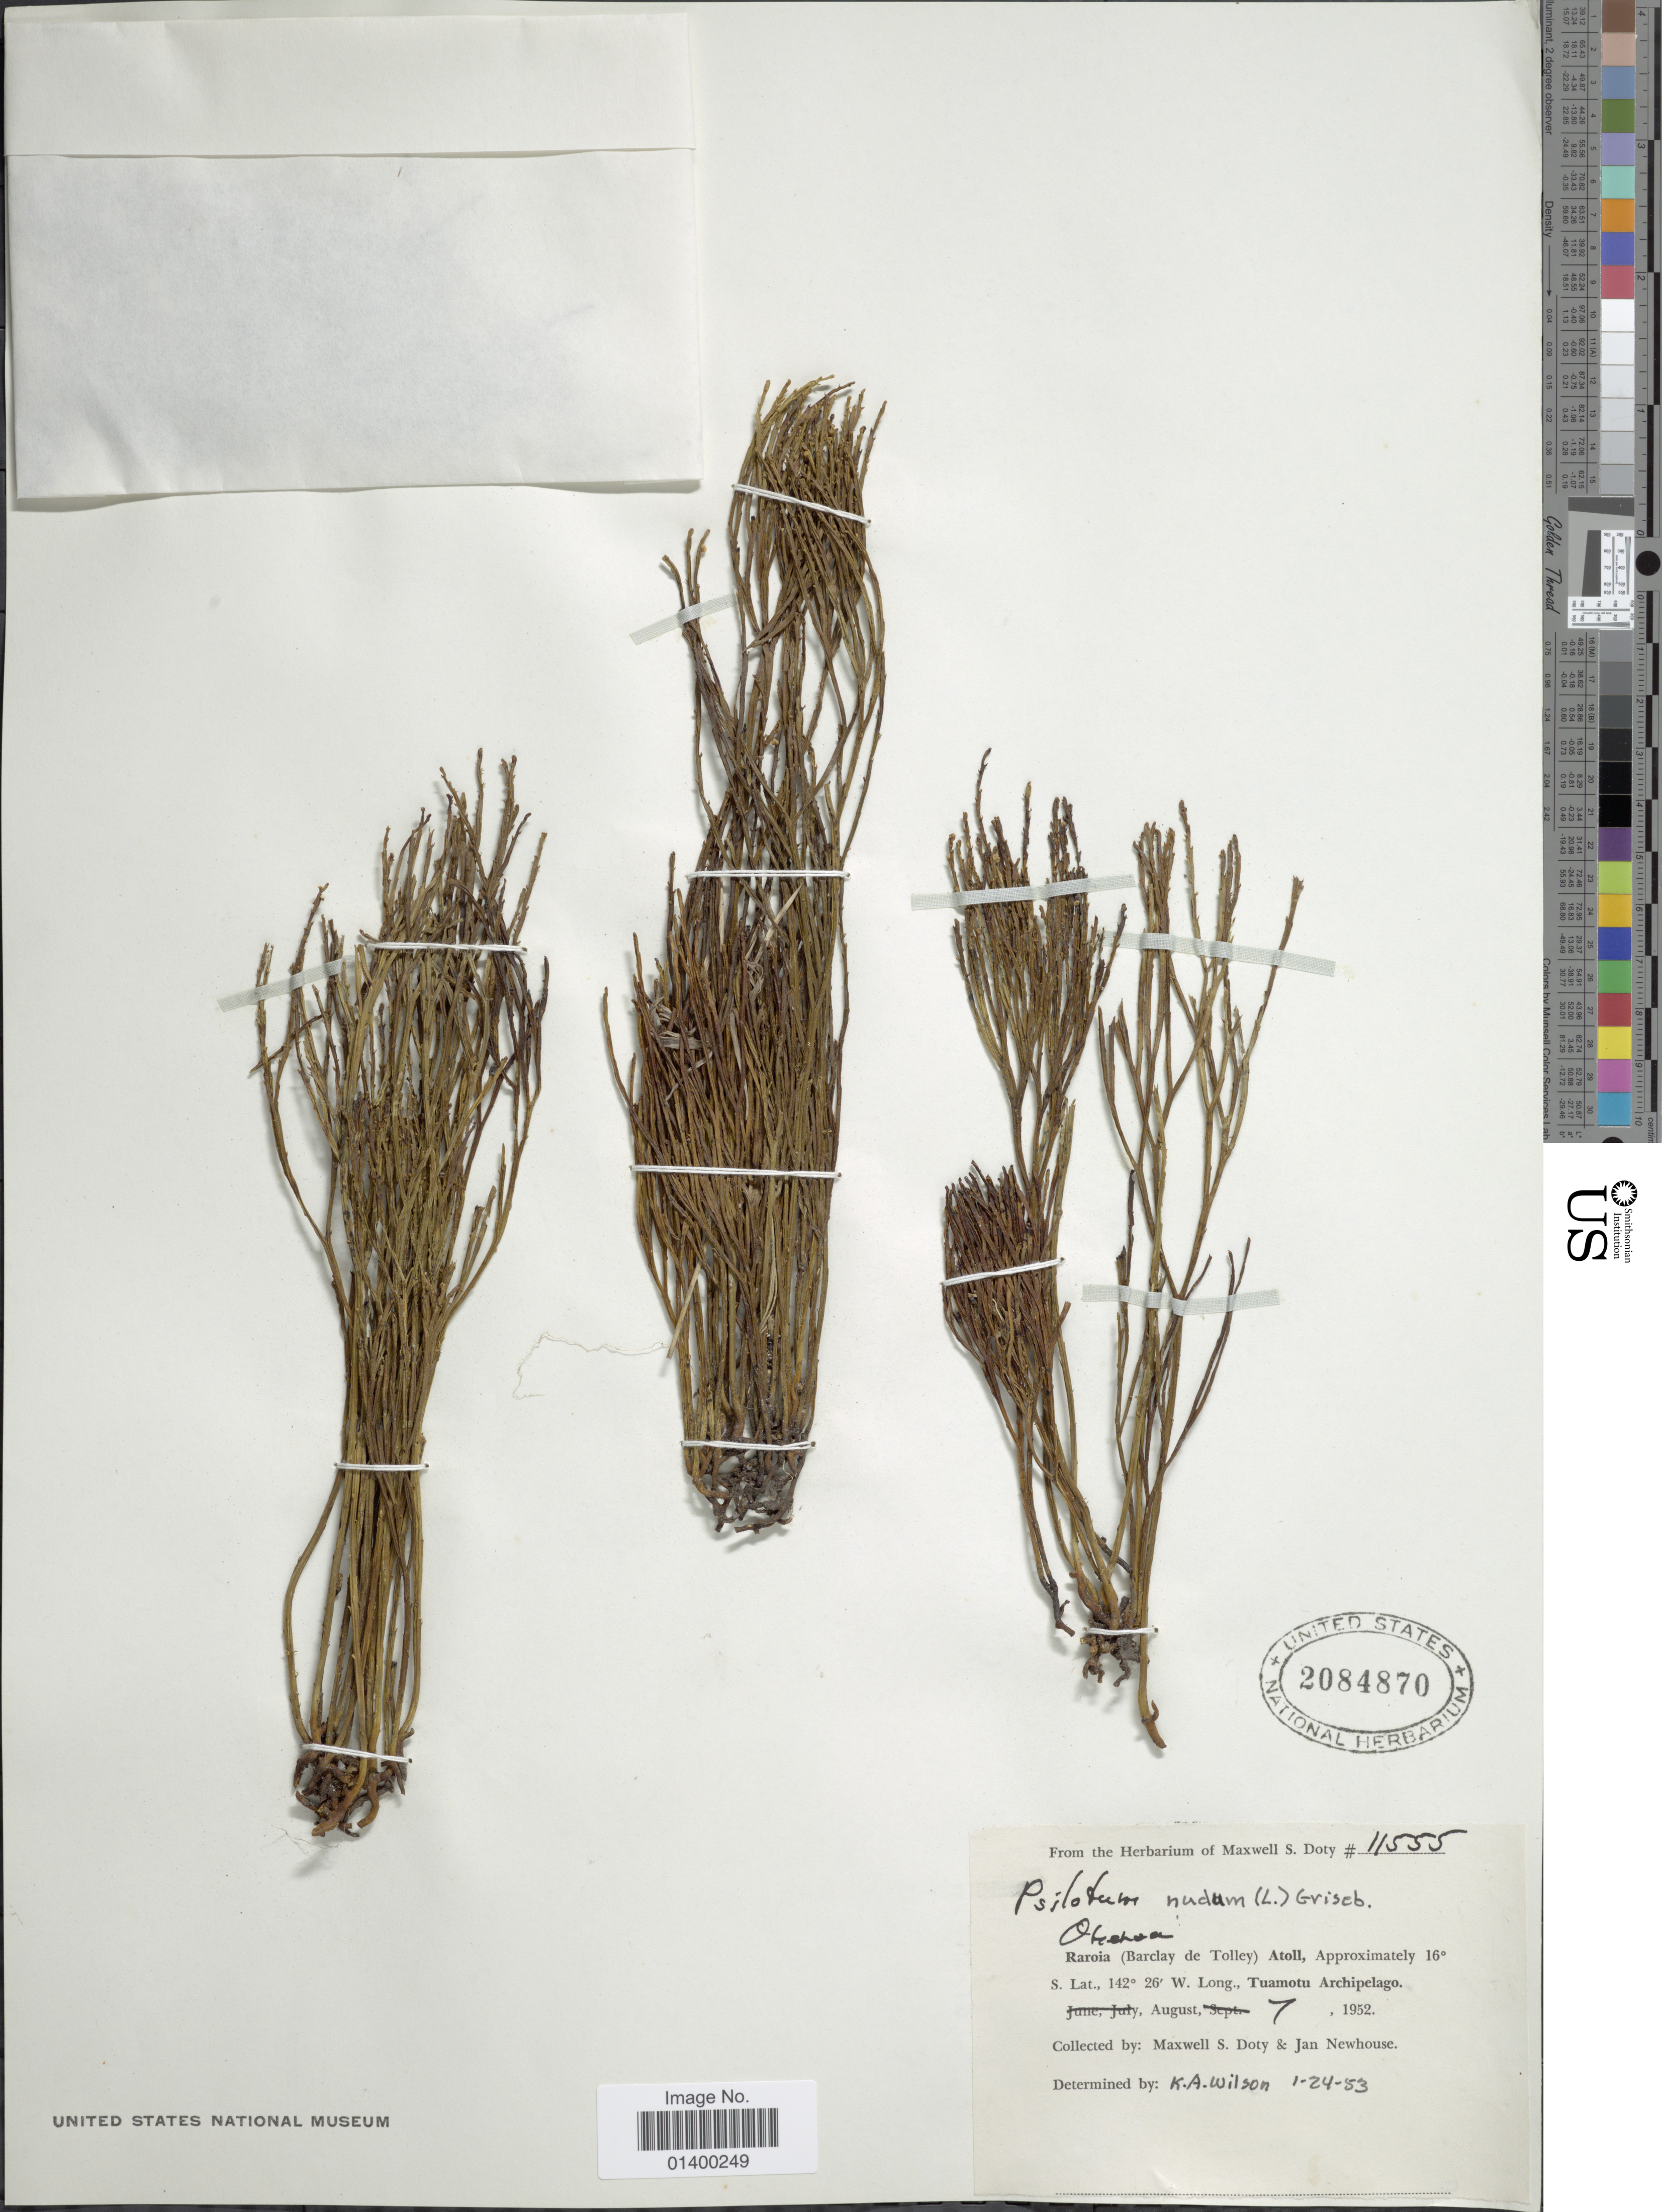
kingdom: Plantae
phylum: Tracheophyta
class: Polypodiopsida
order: Psilotales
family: Psilotaceae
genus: Psilotum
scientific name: Psilotum nudum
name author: (L.) P. Beauv.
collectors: M. S. Doty & J. Newhouse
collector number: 11555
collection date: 1952-08-07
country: French Polynesia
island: Raroia [Barclay de Tolley] Atoll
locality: Raroia (Barclay de Tolley) Atoll, Tuamotu Archipelago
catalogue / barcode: US 2084870